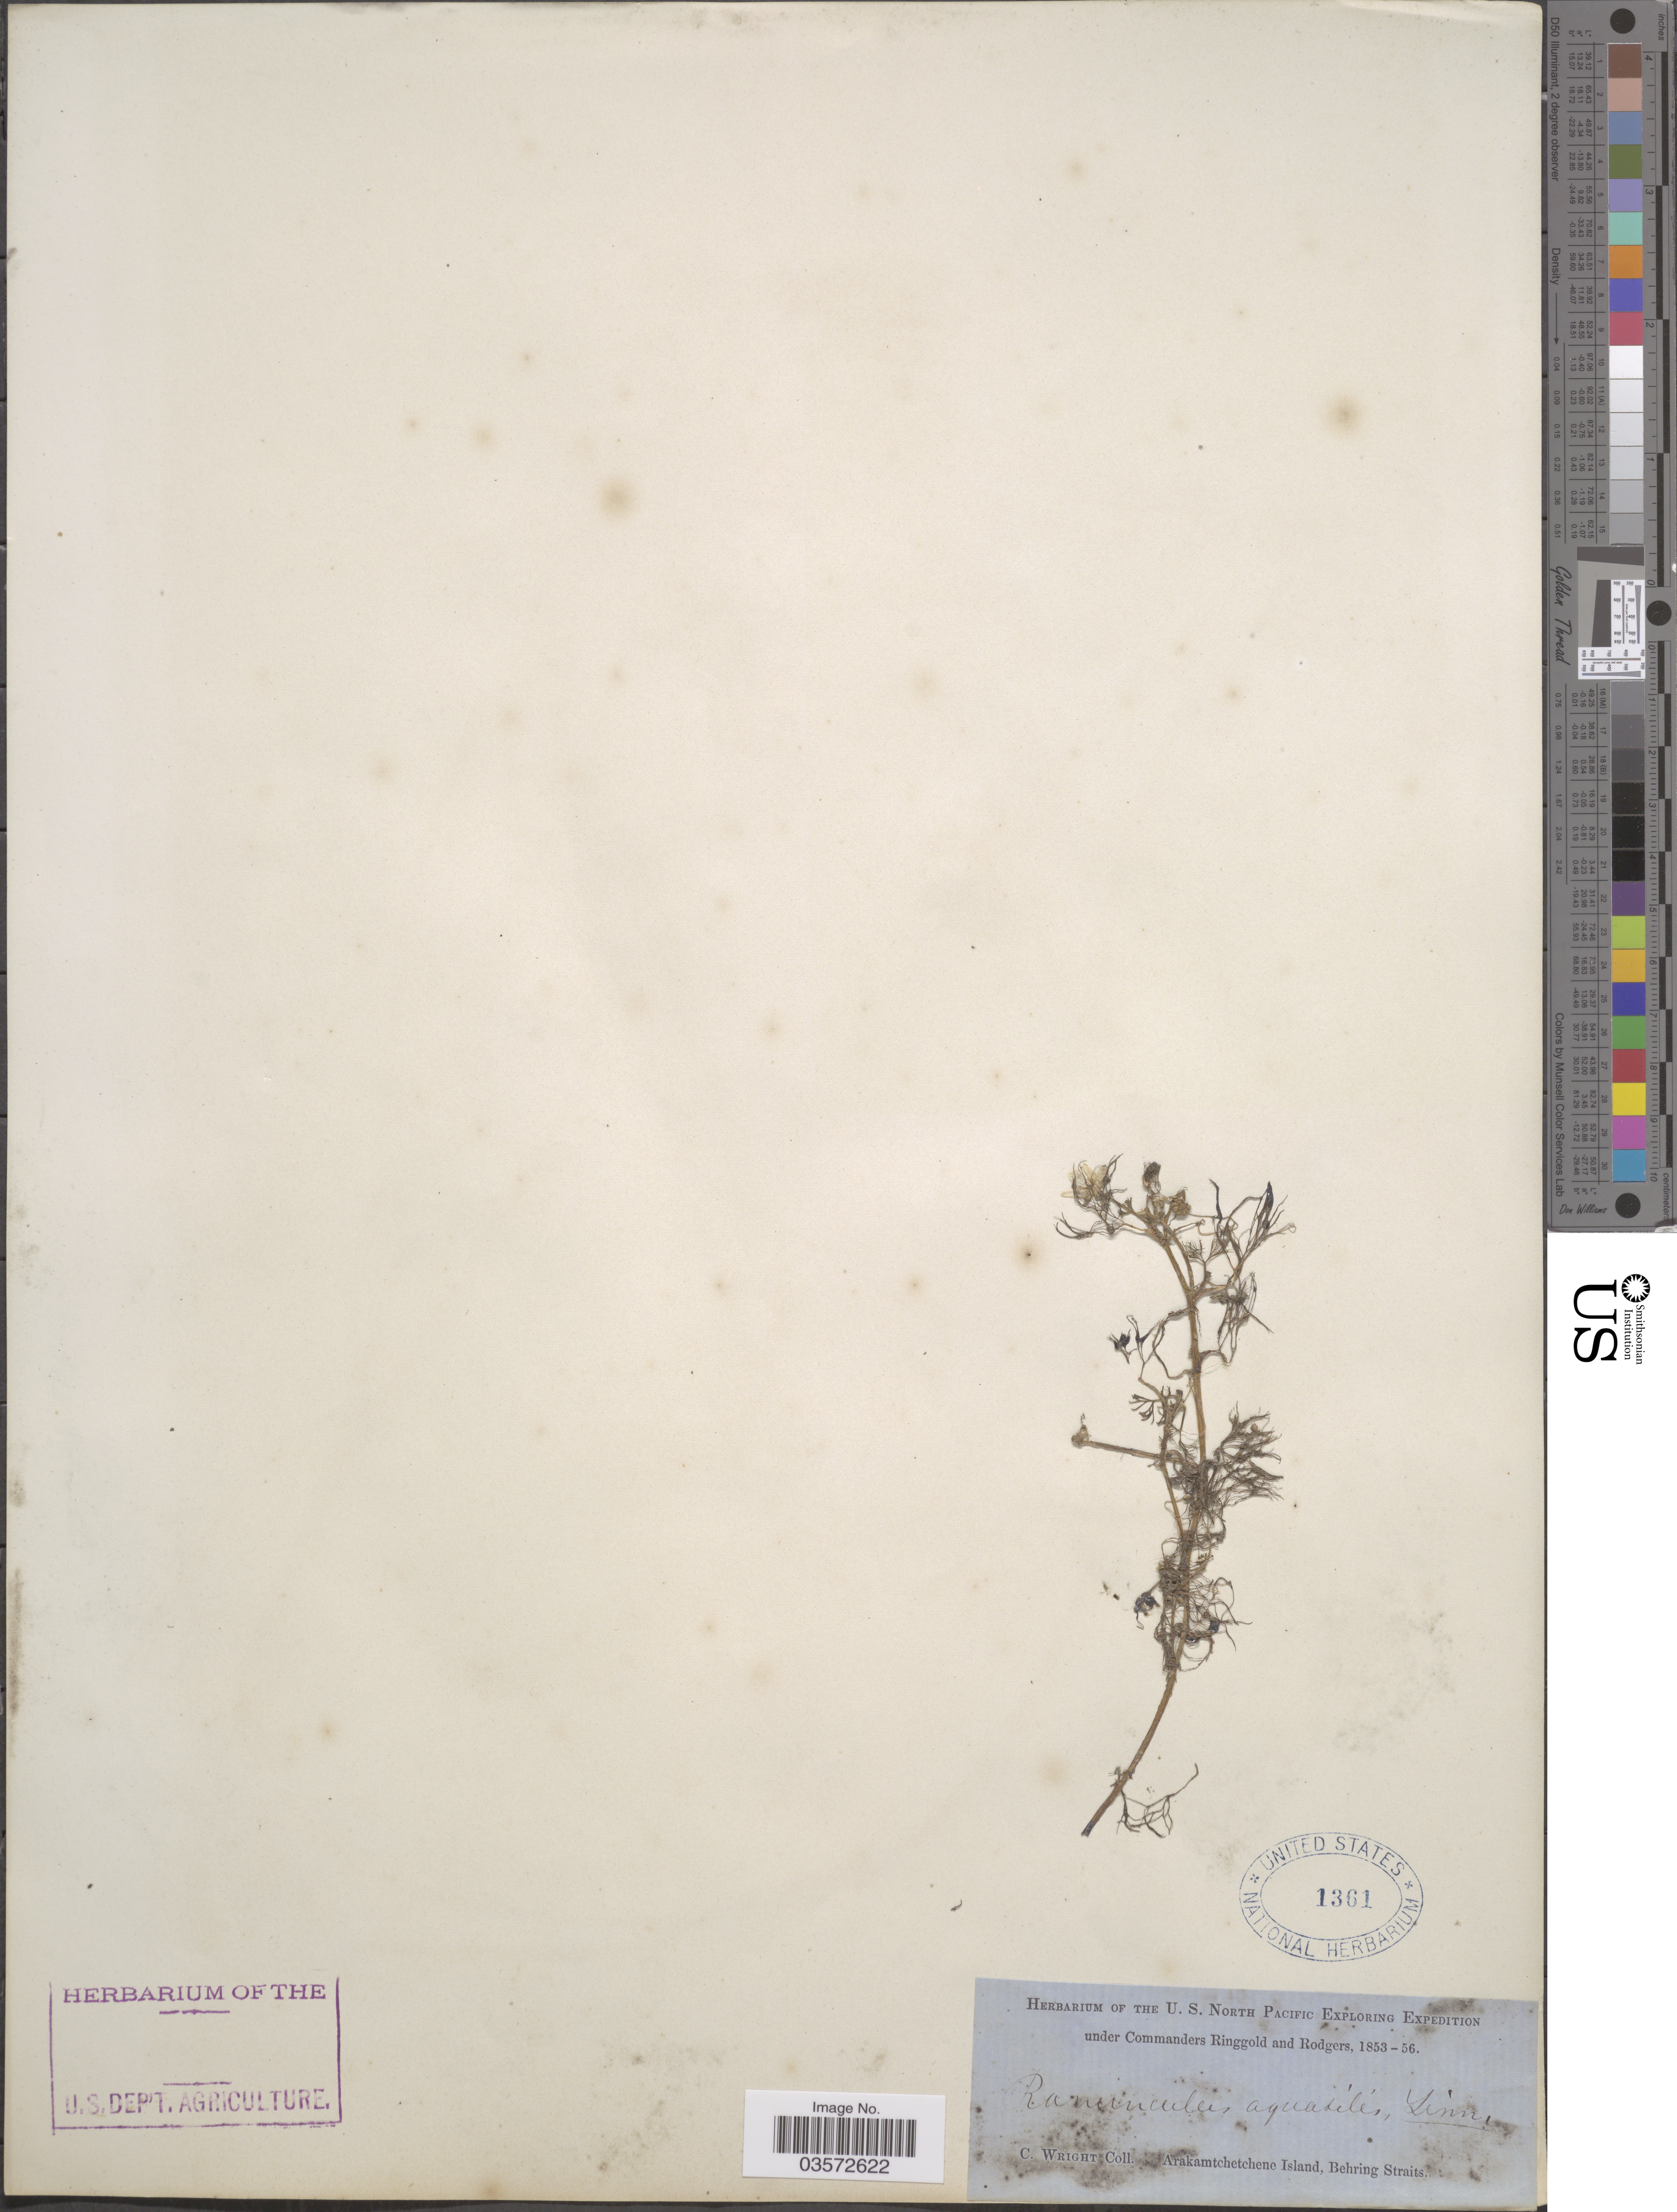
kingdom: Plantae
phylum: Tracheophyta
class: Magnoliopsida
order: Ranunculales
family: Ranunculaceae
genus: Ranunculus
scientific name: Ranunculus flaccidus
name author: Hook. f. & Thomson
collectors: C. Wright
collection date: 1853/1856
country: Russian Federation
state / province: Chukotka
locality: Arakamtchetchene Island, Behring Straits.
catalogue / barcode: US 1361